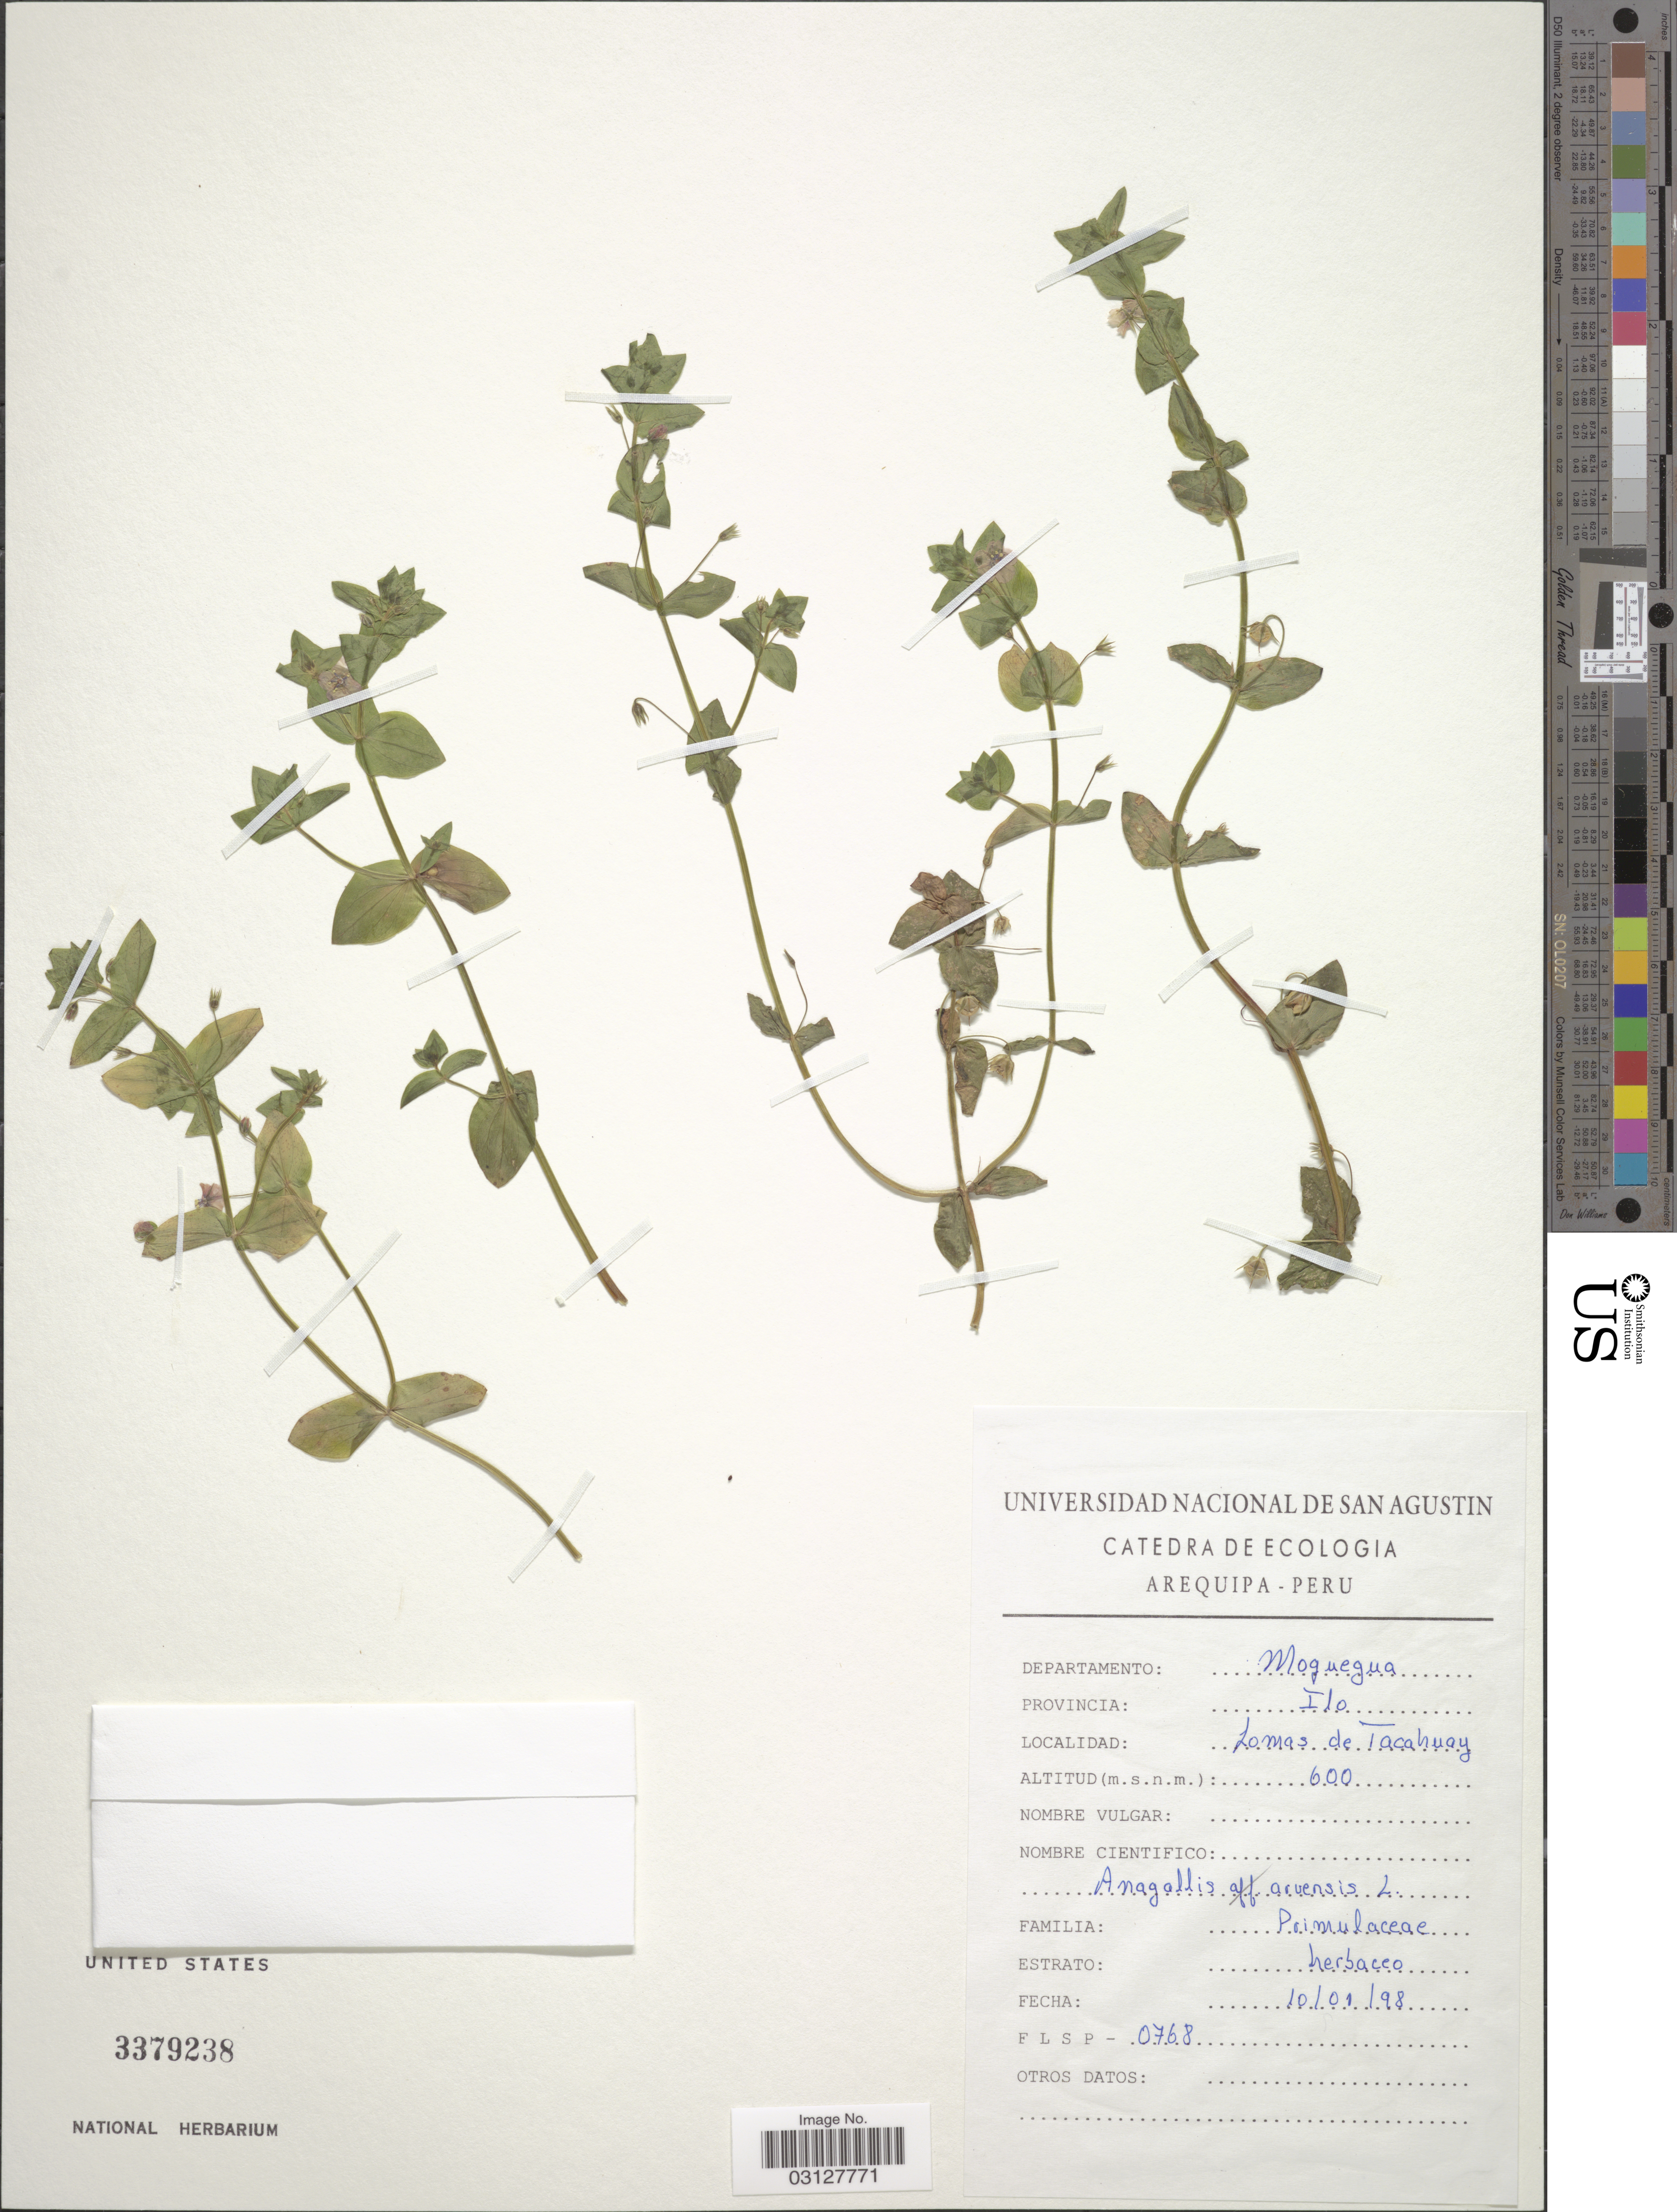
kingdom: Plantae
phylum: Tracheophyta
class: Magnoliopsida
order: Ericales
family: Primulaceae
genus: Anagallis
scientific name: Anagallis arvensis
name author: L.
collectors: F. L. S. P.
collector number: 0768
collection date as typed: Transcribed d/m/y: 10/1/98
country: Peru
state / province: Moquegua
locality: Departamento: Moquegua, Provincia: Ilo, Loms de Tacahuay.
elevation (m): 600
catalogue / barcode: US 3379238